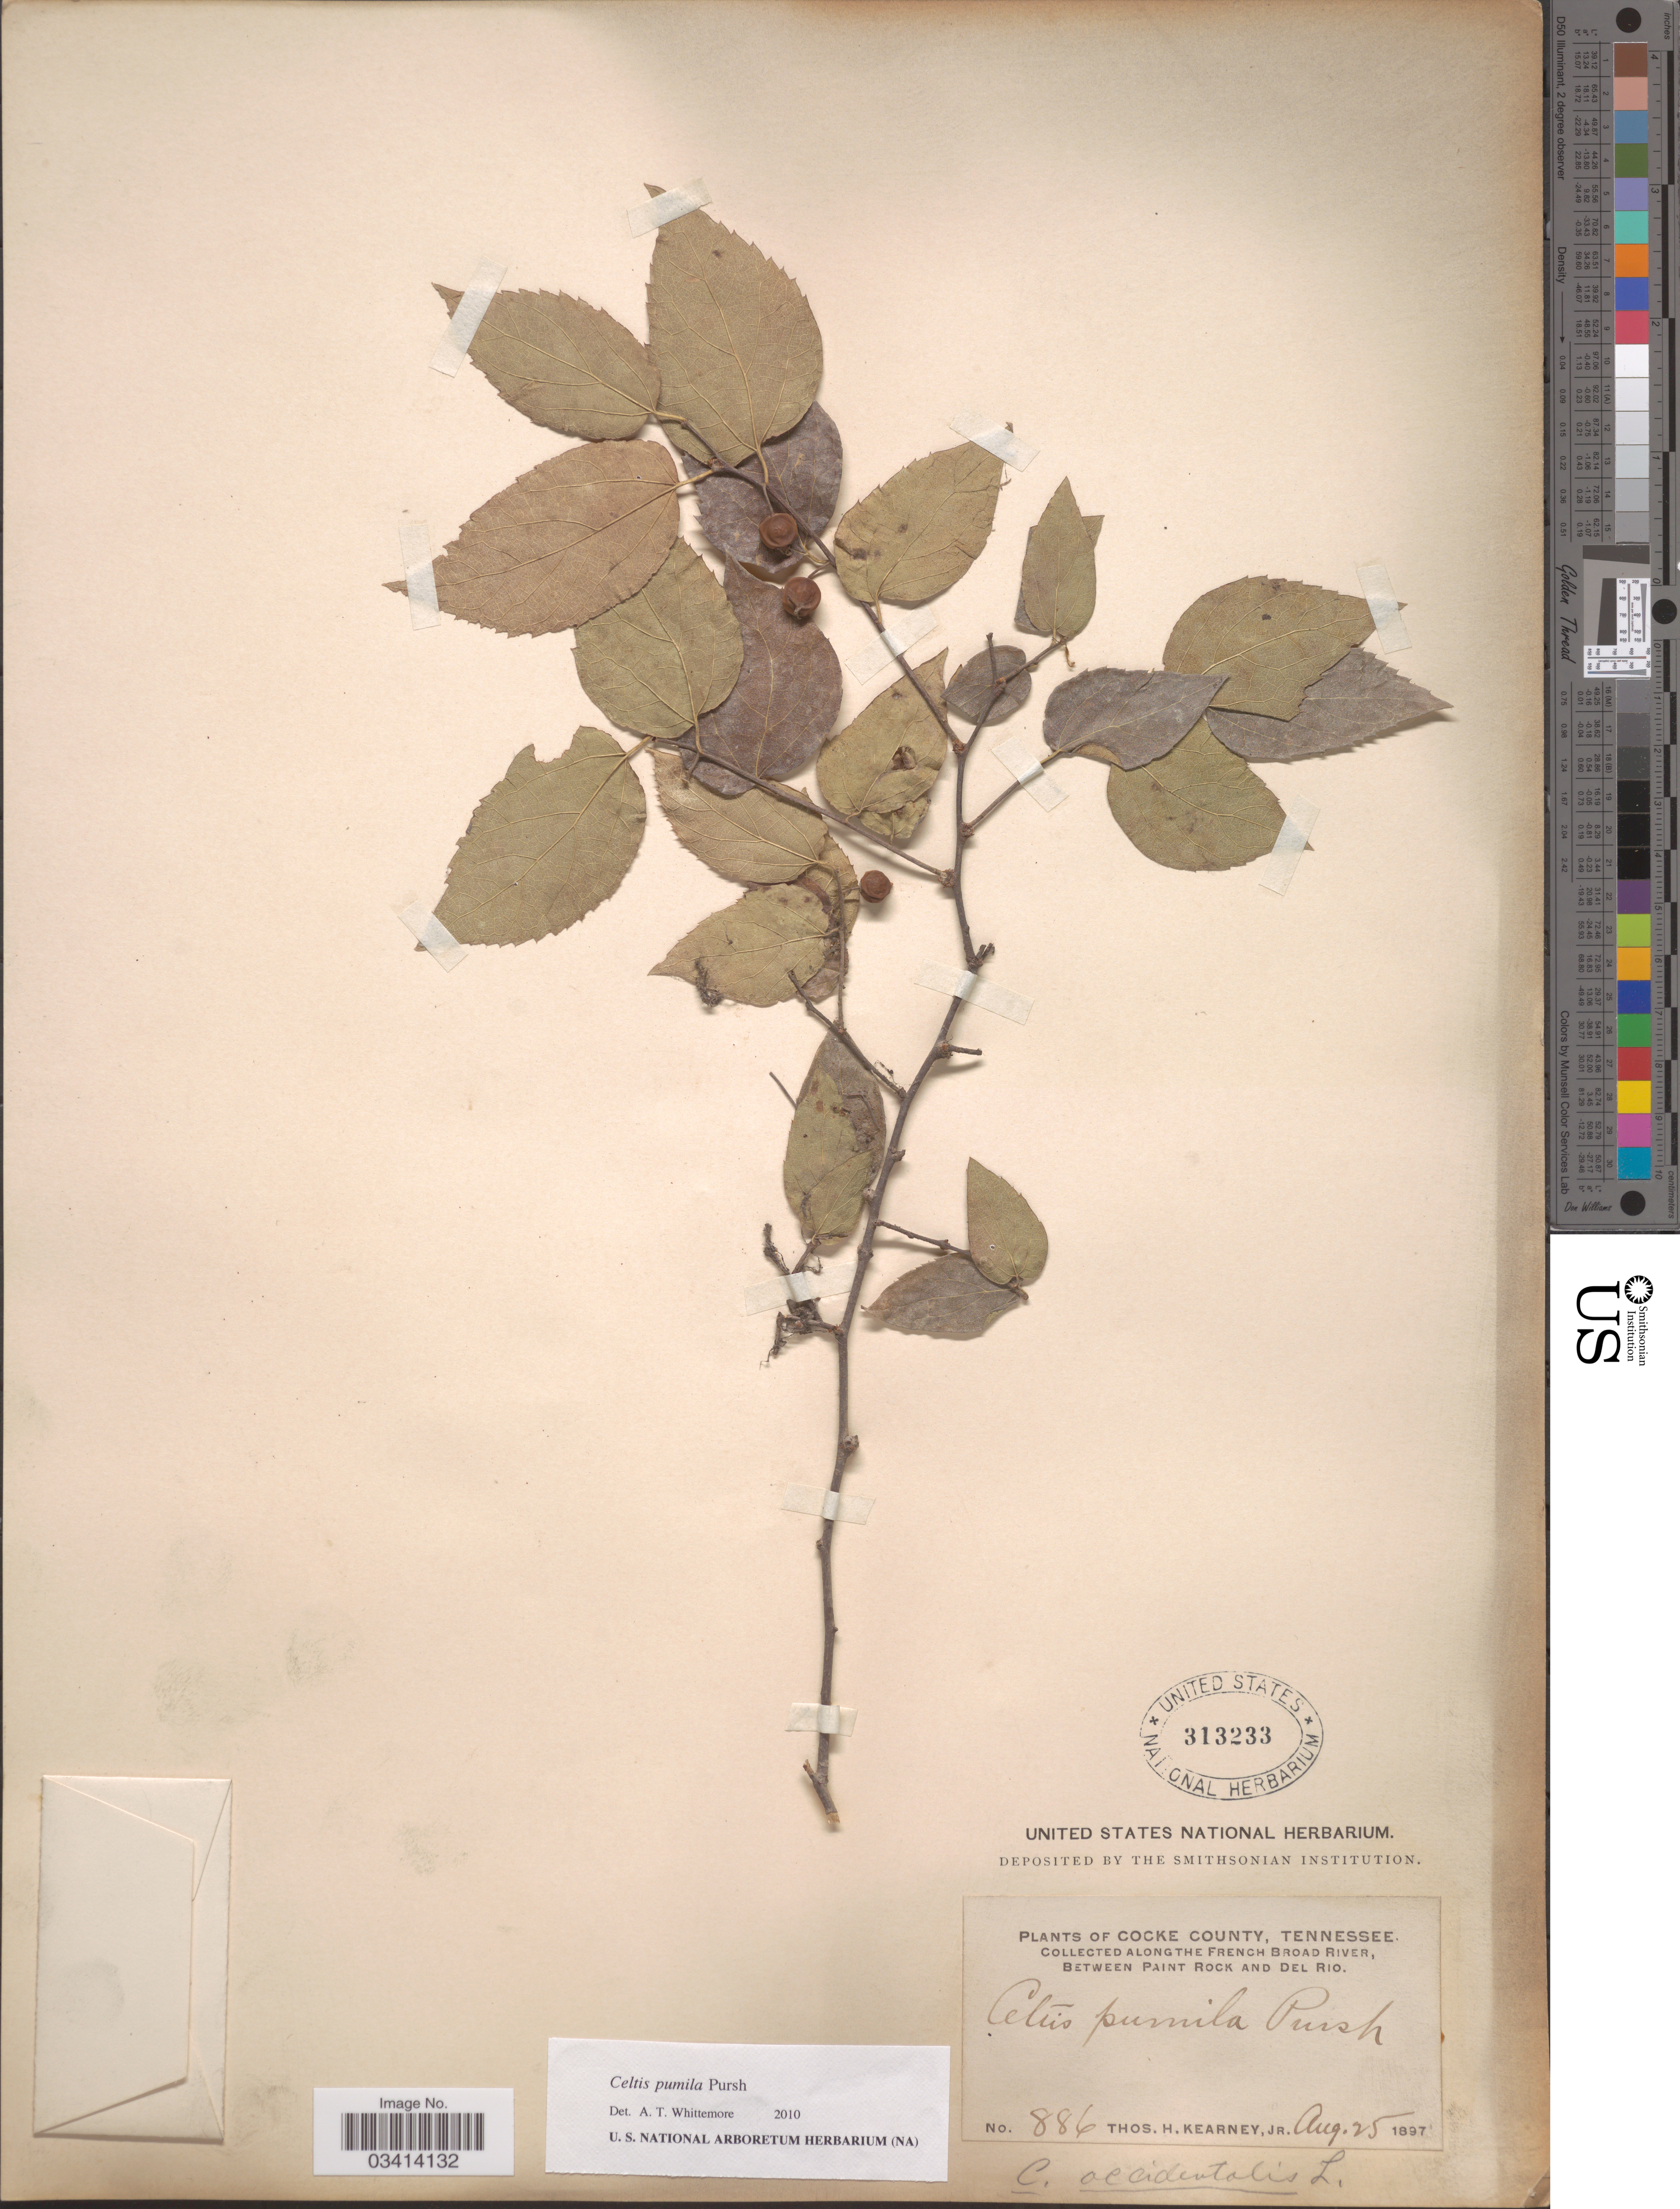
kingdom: Plantae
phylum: Tracheophyta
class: Magnoliopsida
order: Rosales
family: Cannabaceae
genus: Celtis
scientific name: Celtis pumila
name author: Pursh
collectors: T. H. Kearney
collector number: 886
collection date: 1897-08-25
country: United States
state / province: Tennessee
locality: Cocke County. Along the French Broad River, between Paint Rock and Del Rio.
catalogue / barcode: US 313233